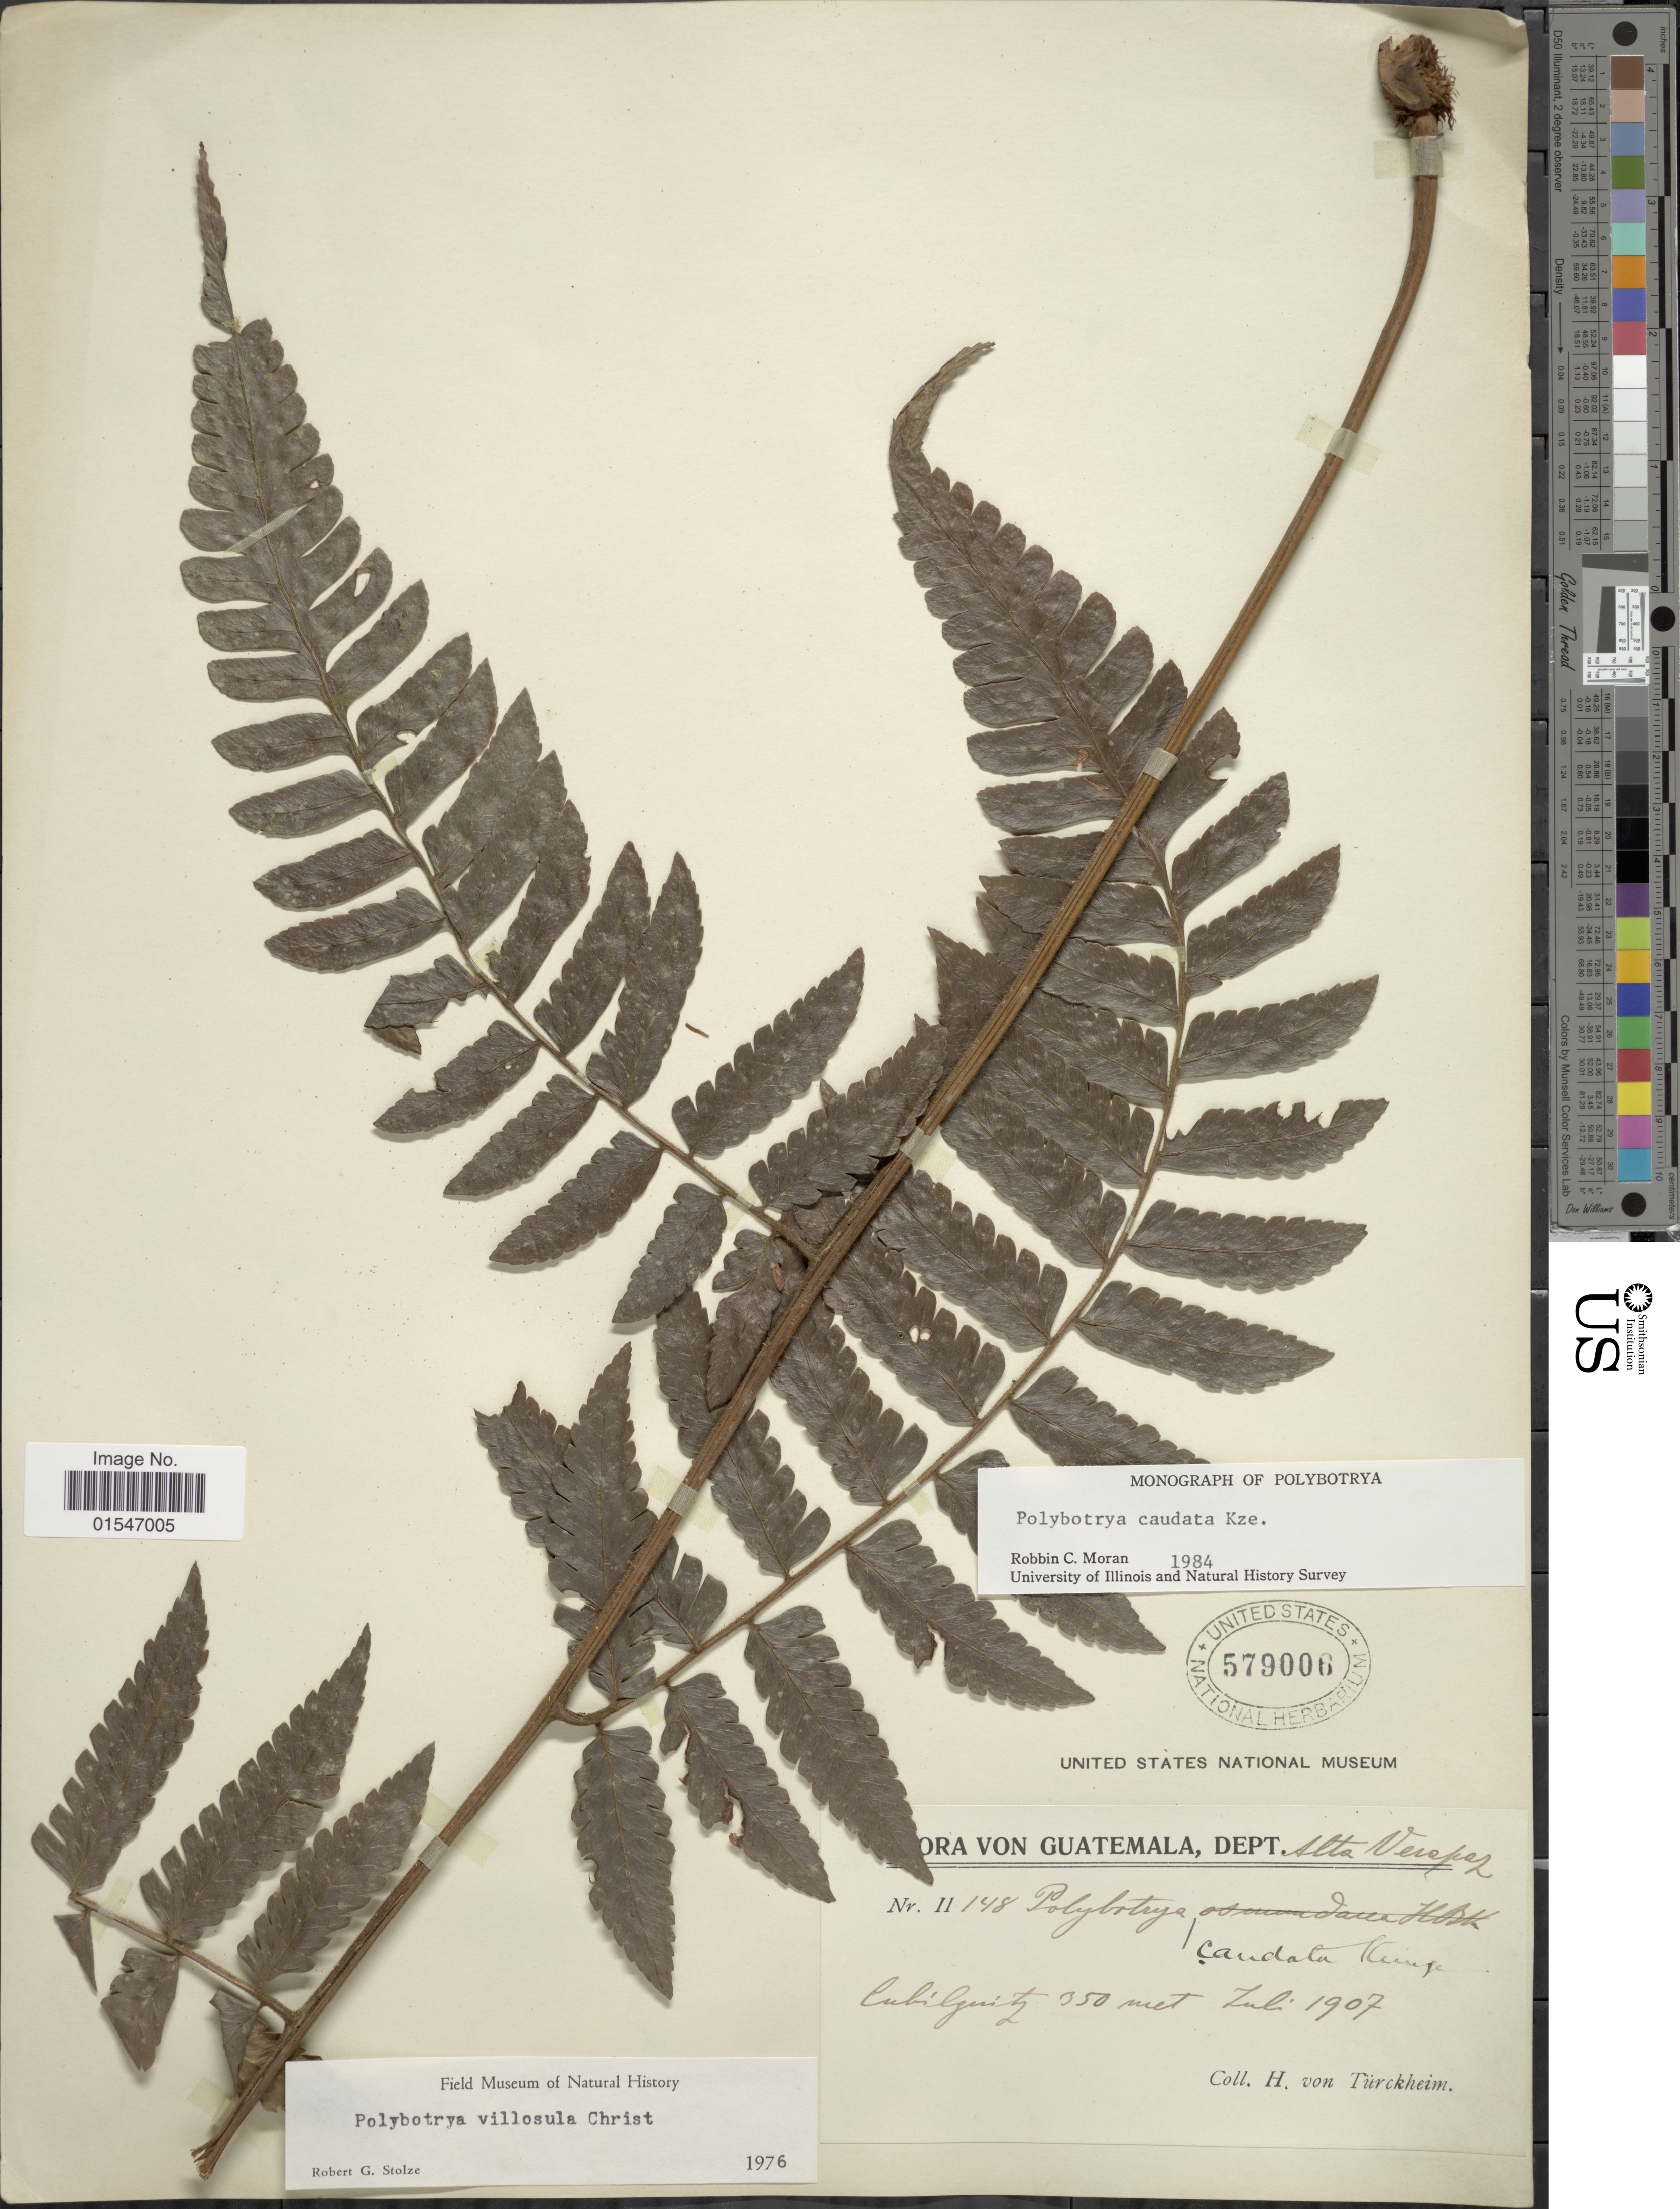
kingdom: Plantae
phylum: Tracheophyta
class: Polypodiopsida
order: Polypodiales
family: Dryopteridaceae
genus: Polybotrya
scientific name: Polybotrya caudata f. villosa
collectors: H. von Türckheim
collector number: II148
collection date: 1907-07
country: Guatemala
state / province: Alta Verapaz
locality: Guatemala, Dept. Alta Verapaz. Cubilquitz.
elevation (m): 350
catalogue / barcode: US 579006